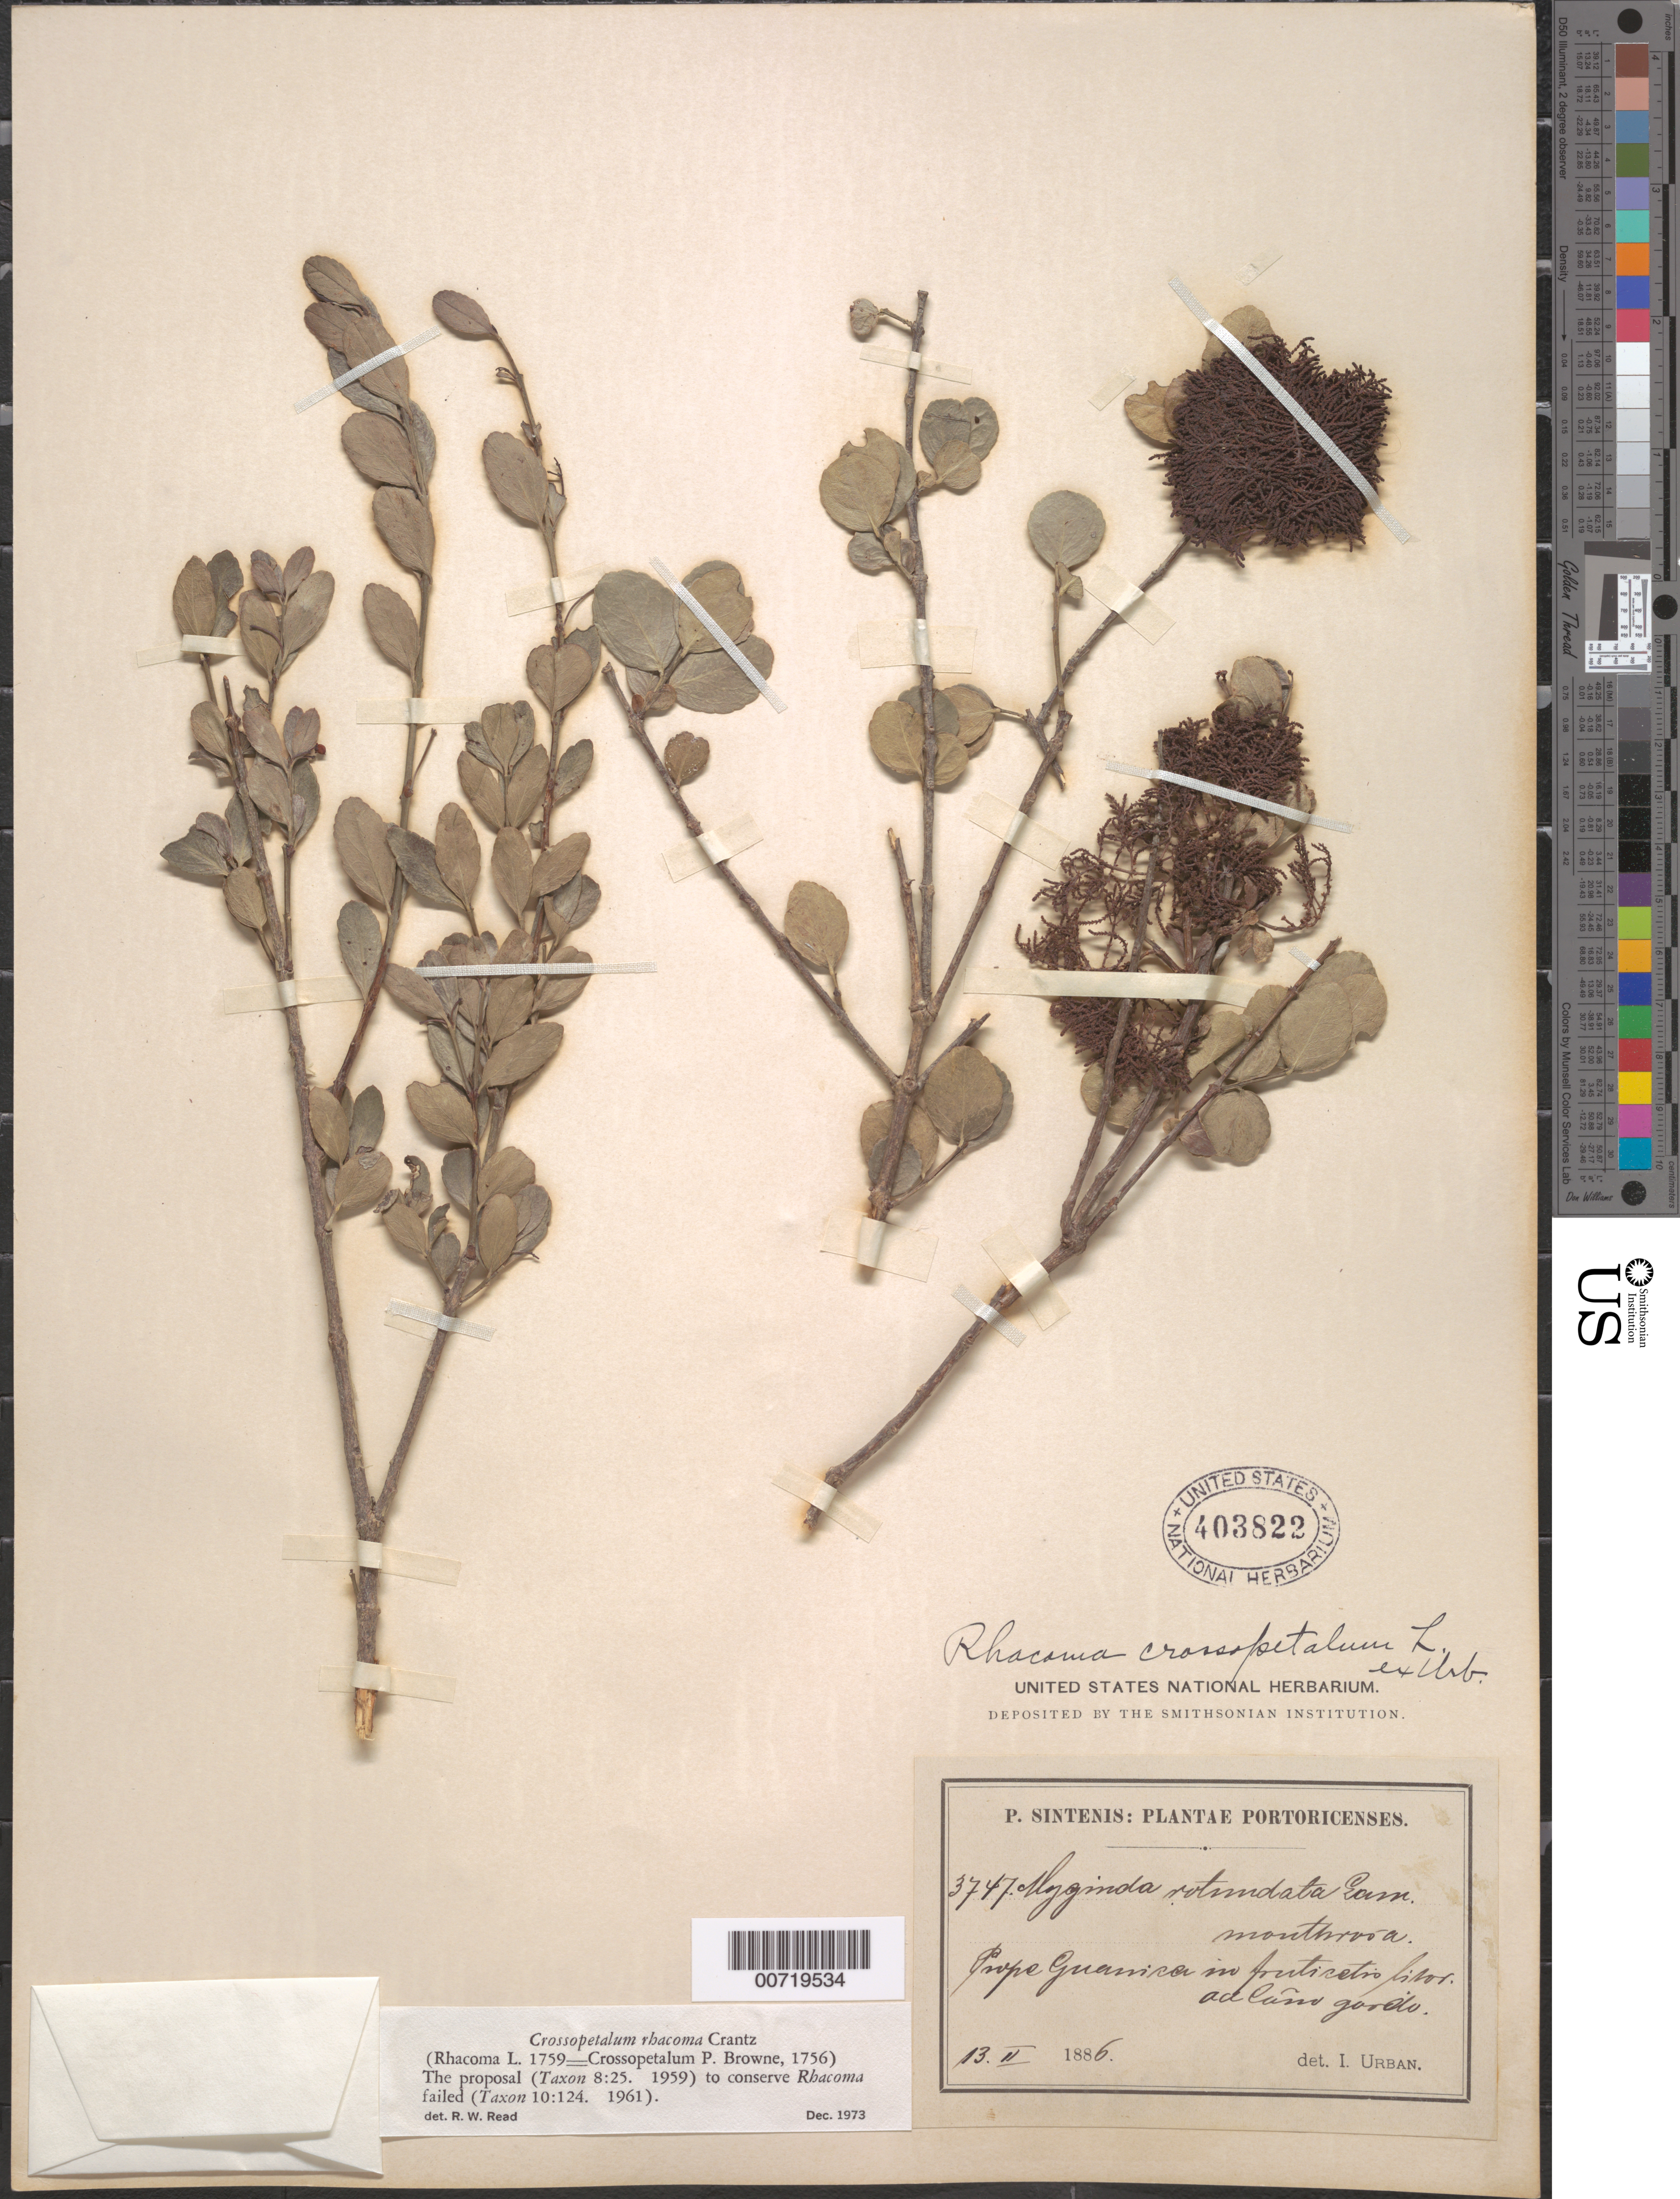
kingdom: Plantae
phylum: Tracheophyta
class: Magnoliopsida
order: Celastrales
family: Celastraceae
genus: Crossopetalum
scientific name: Crossopetalum rhacoma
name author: Crantz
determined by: Read, Robert W., (US), NMNH (UNITED STATES)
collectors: P. Sintenis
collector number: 3747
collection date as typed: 13 Feb 1886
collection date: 1886-02-13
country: Puerto Rico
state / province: Guánica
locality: Prope Guanica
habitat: In fruticetis litor ad Cano Gordo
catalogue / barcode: US 403822